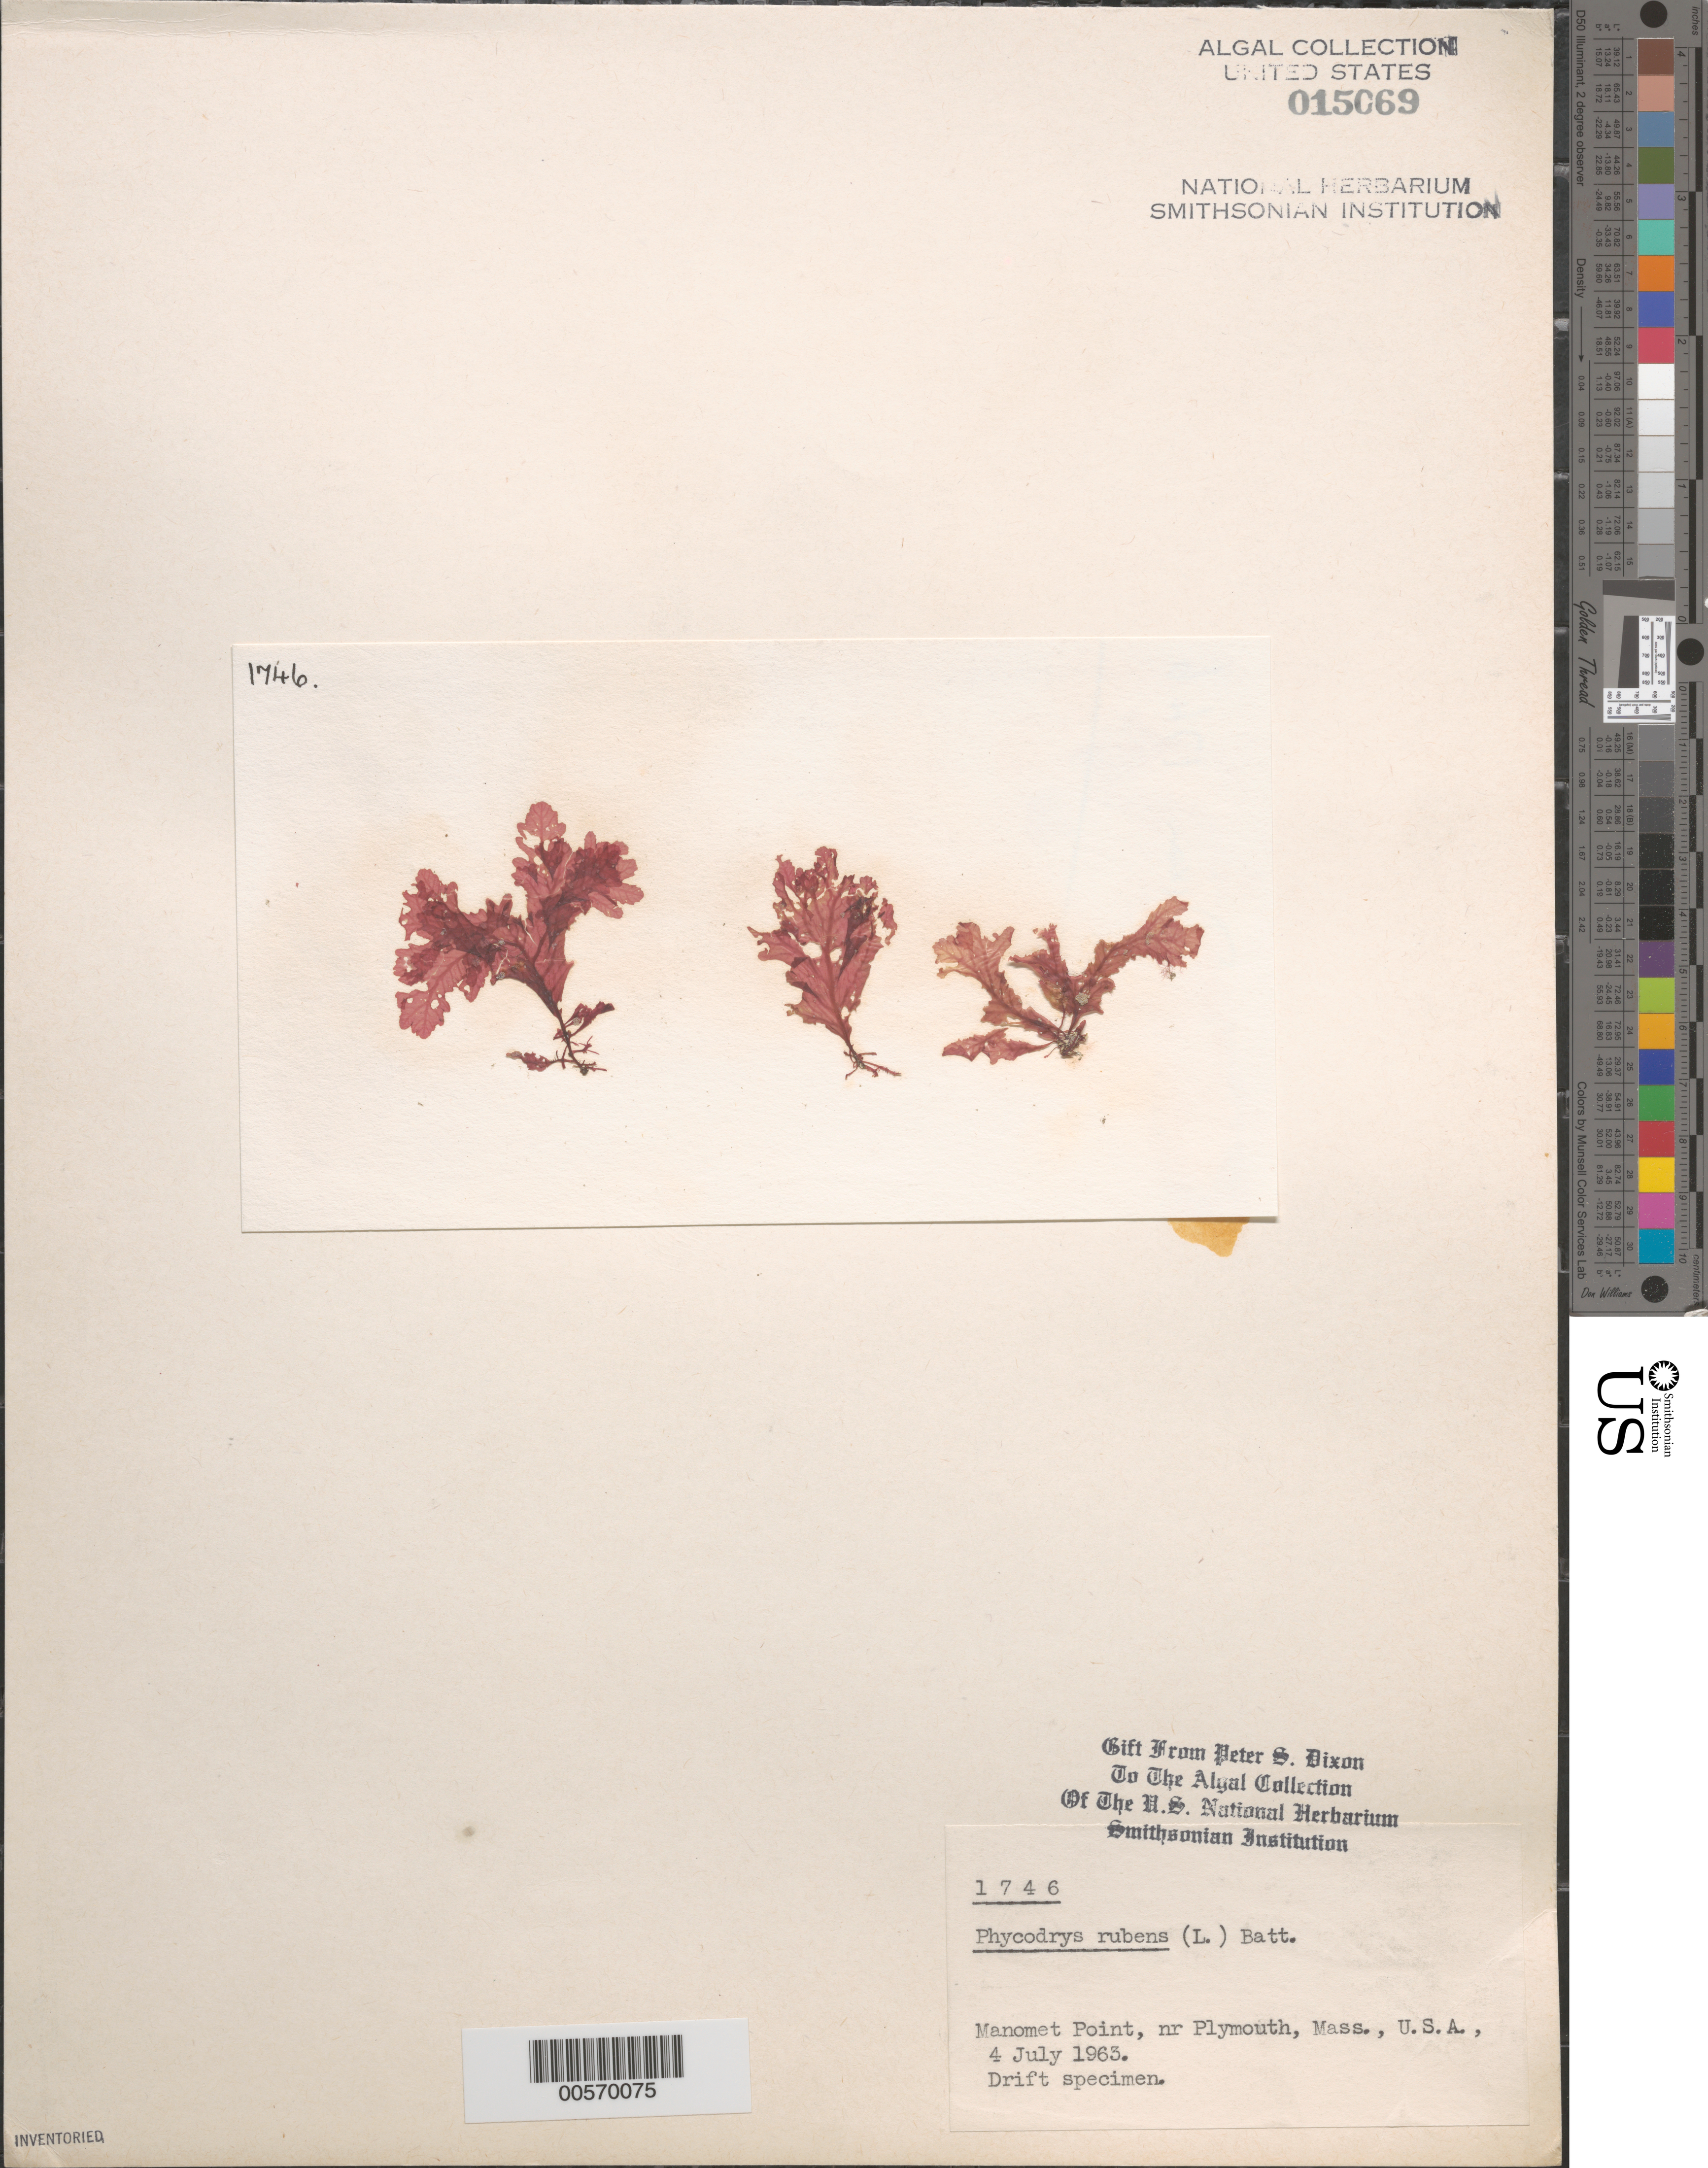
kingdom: Plantae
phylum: Rhodophyta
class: Florideophyceae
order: Ceramiales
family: Delesseriaceae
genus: Phycodrys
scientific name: Phycodrys rubens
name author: (L.) Batters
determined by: Dixon, P. S.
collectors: P. S. Dixon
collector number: PSD 1746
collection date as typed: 04 Jul 1963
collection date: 1963-07-04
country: United States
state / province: Massachusetts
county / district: Plymouth County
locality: Manomet Point near Plymouth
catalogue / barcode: US 15069